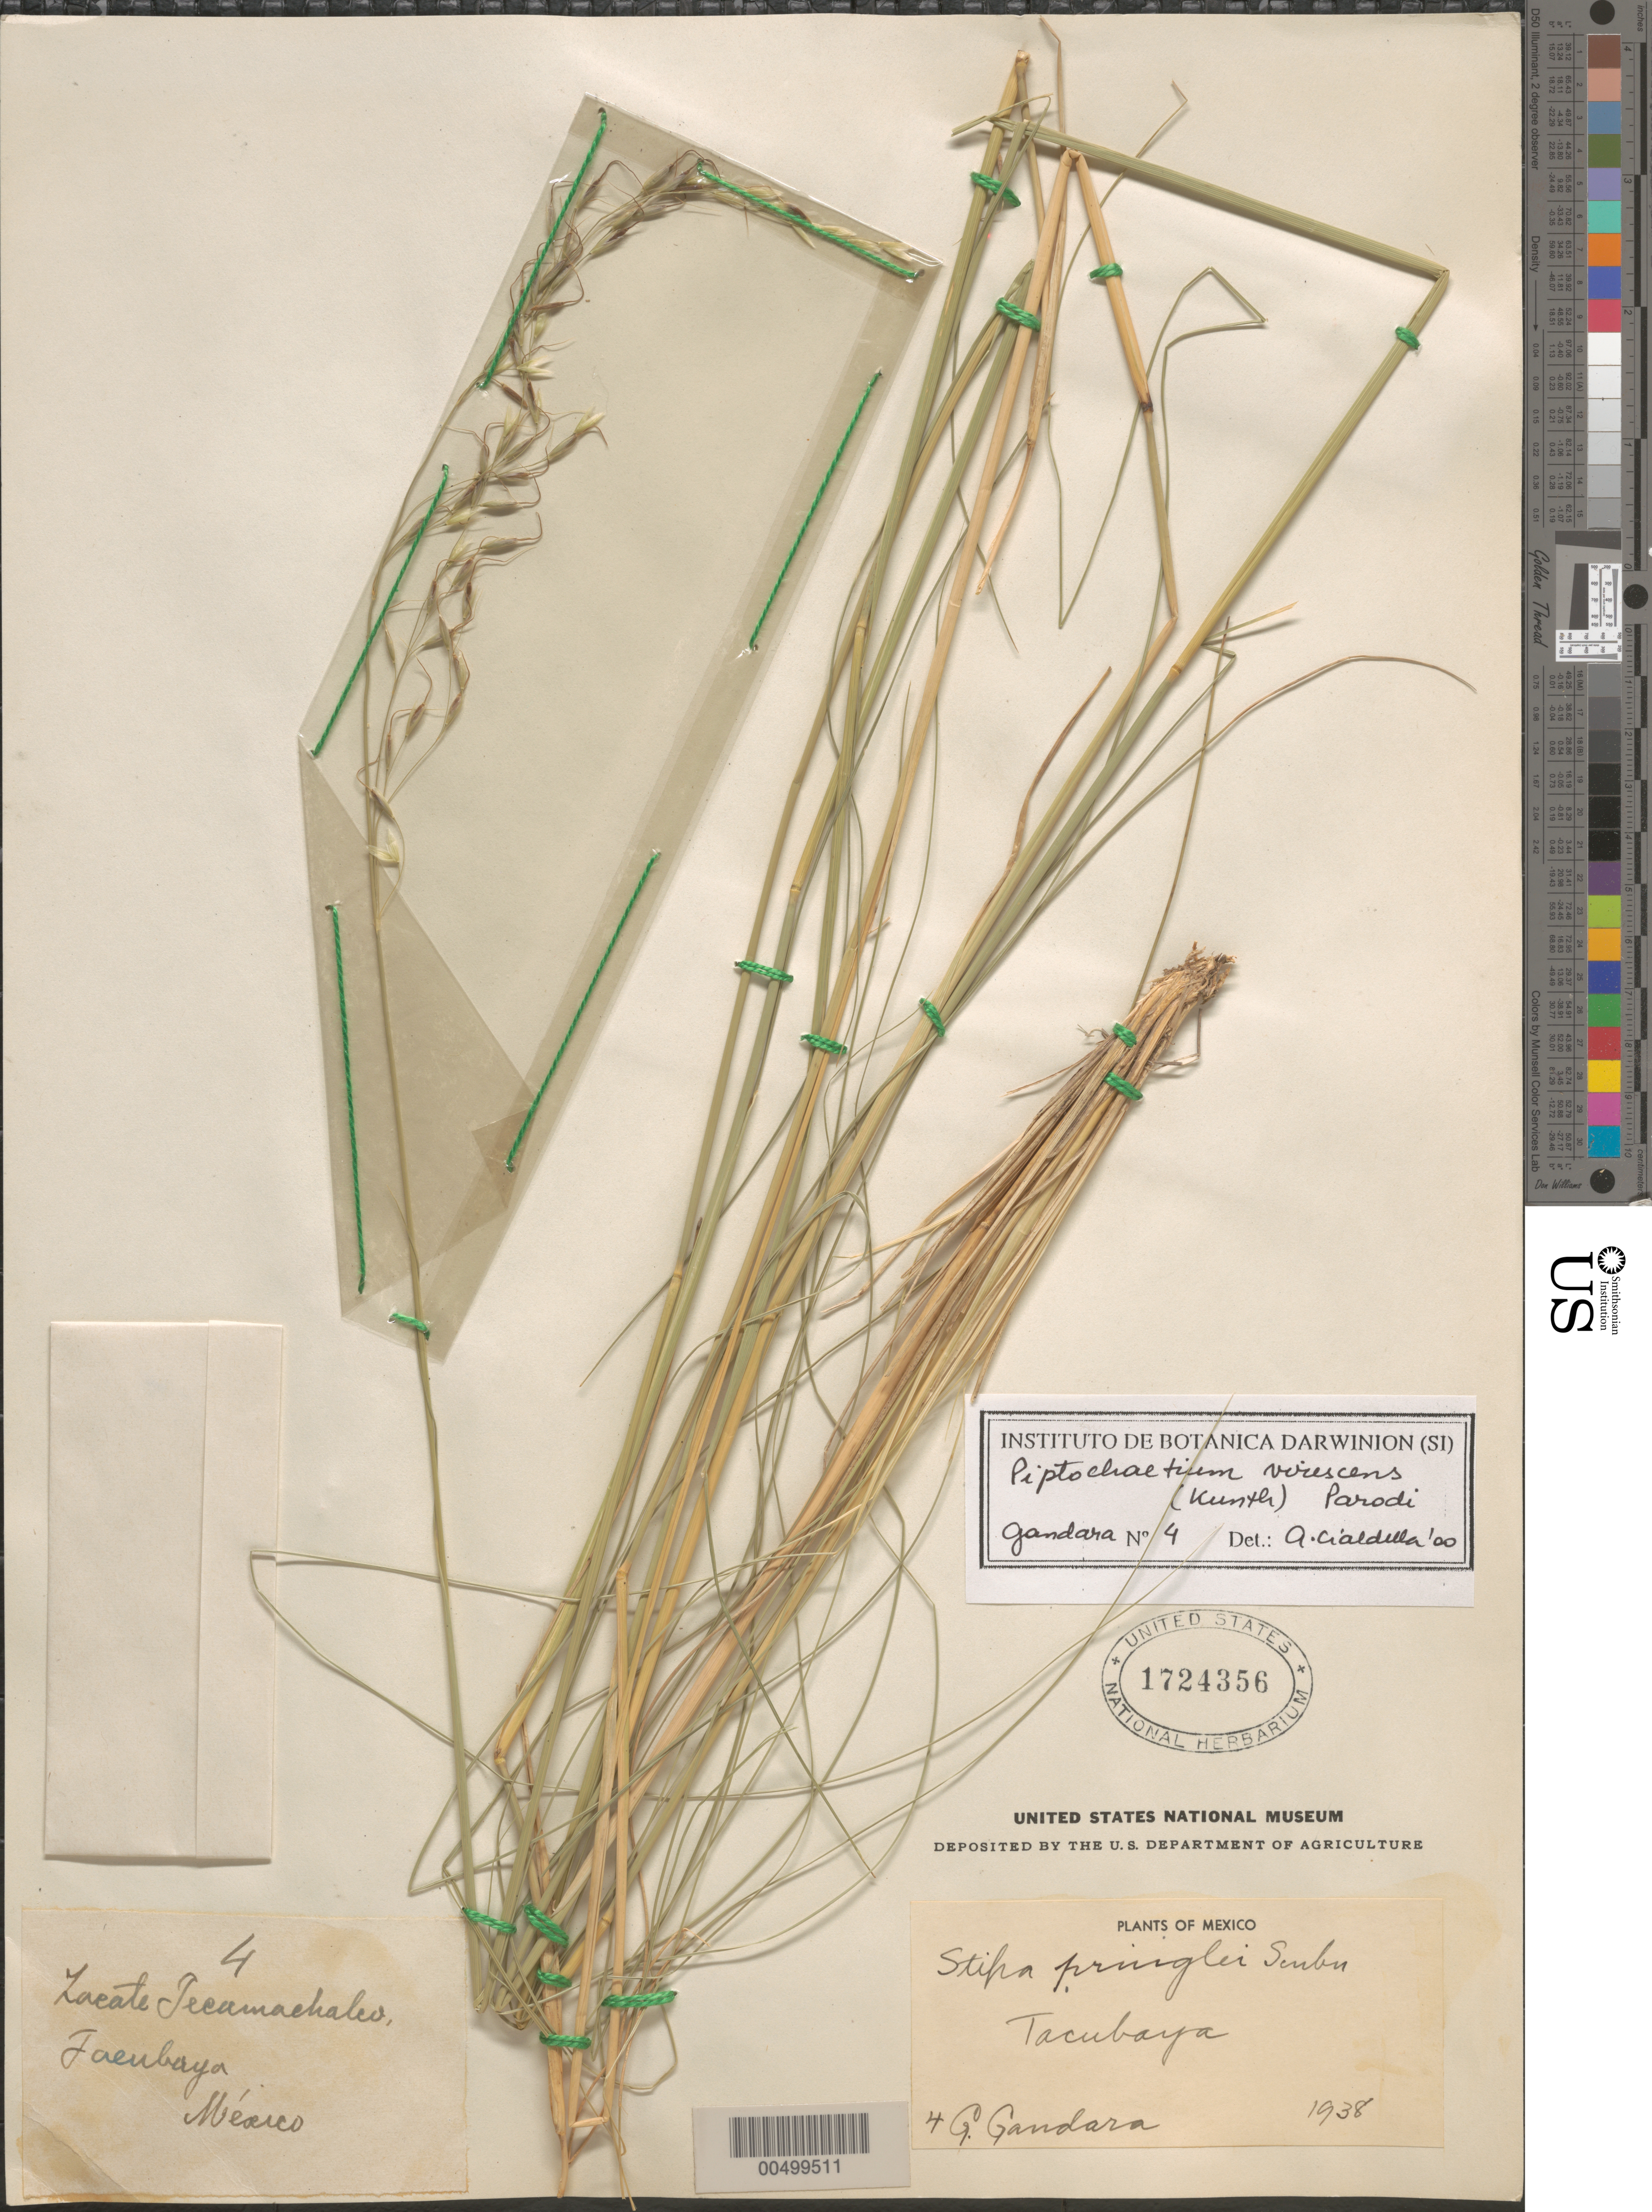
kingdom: Plantae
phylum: Tracheophyta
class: Liliopsida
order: Poales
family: Poaceae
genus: Piptochaetium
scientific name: Piptochaetium pringlei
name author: (W.J. Beal) Parodi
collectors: G. Gandara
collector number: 4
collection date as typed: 1938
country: Mexico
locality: Tacubaya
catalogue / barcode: US 1724356